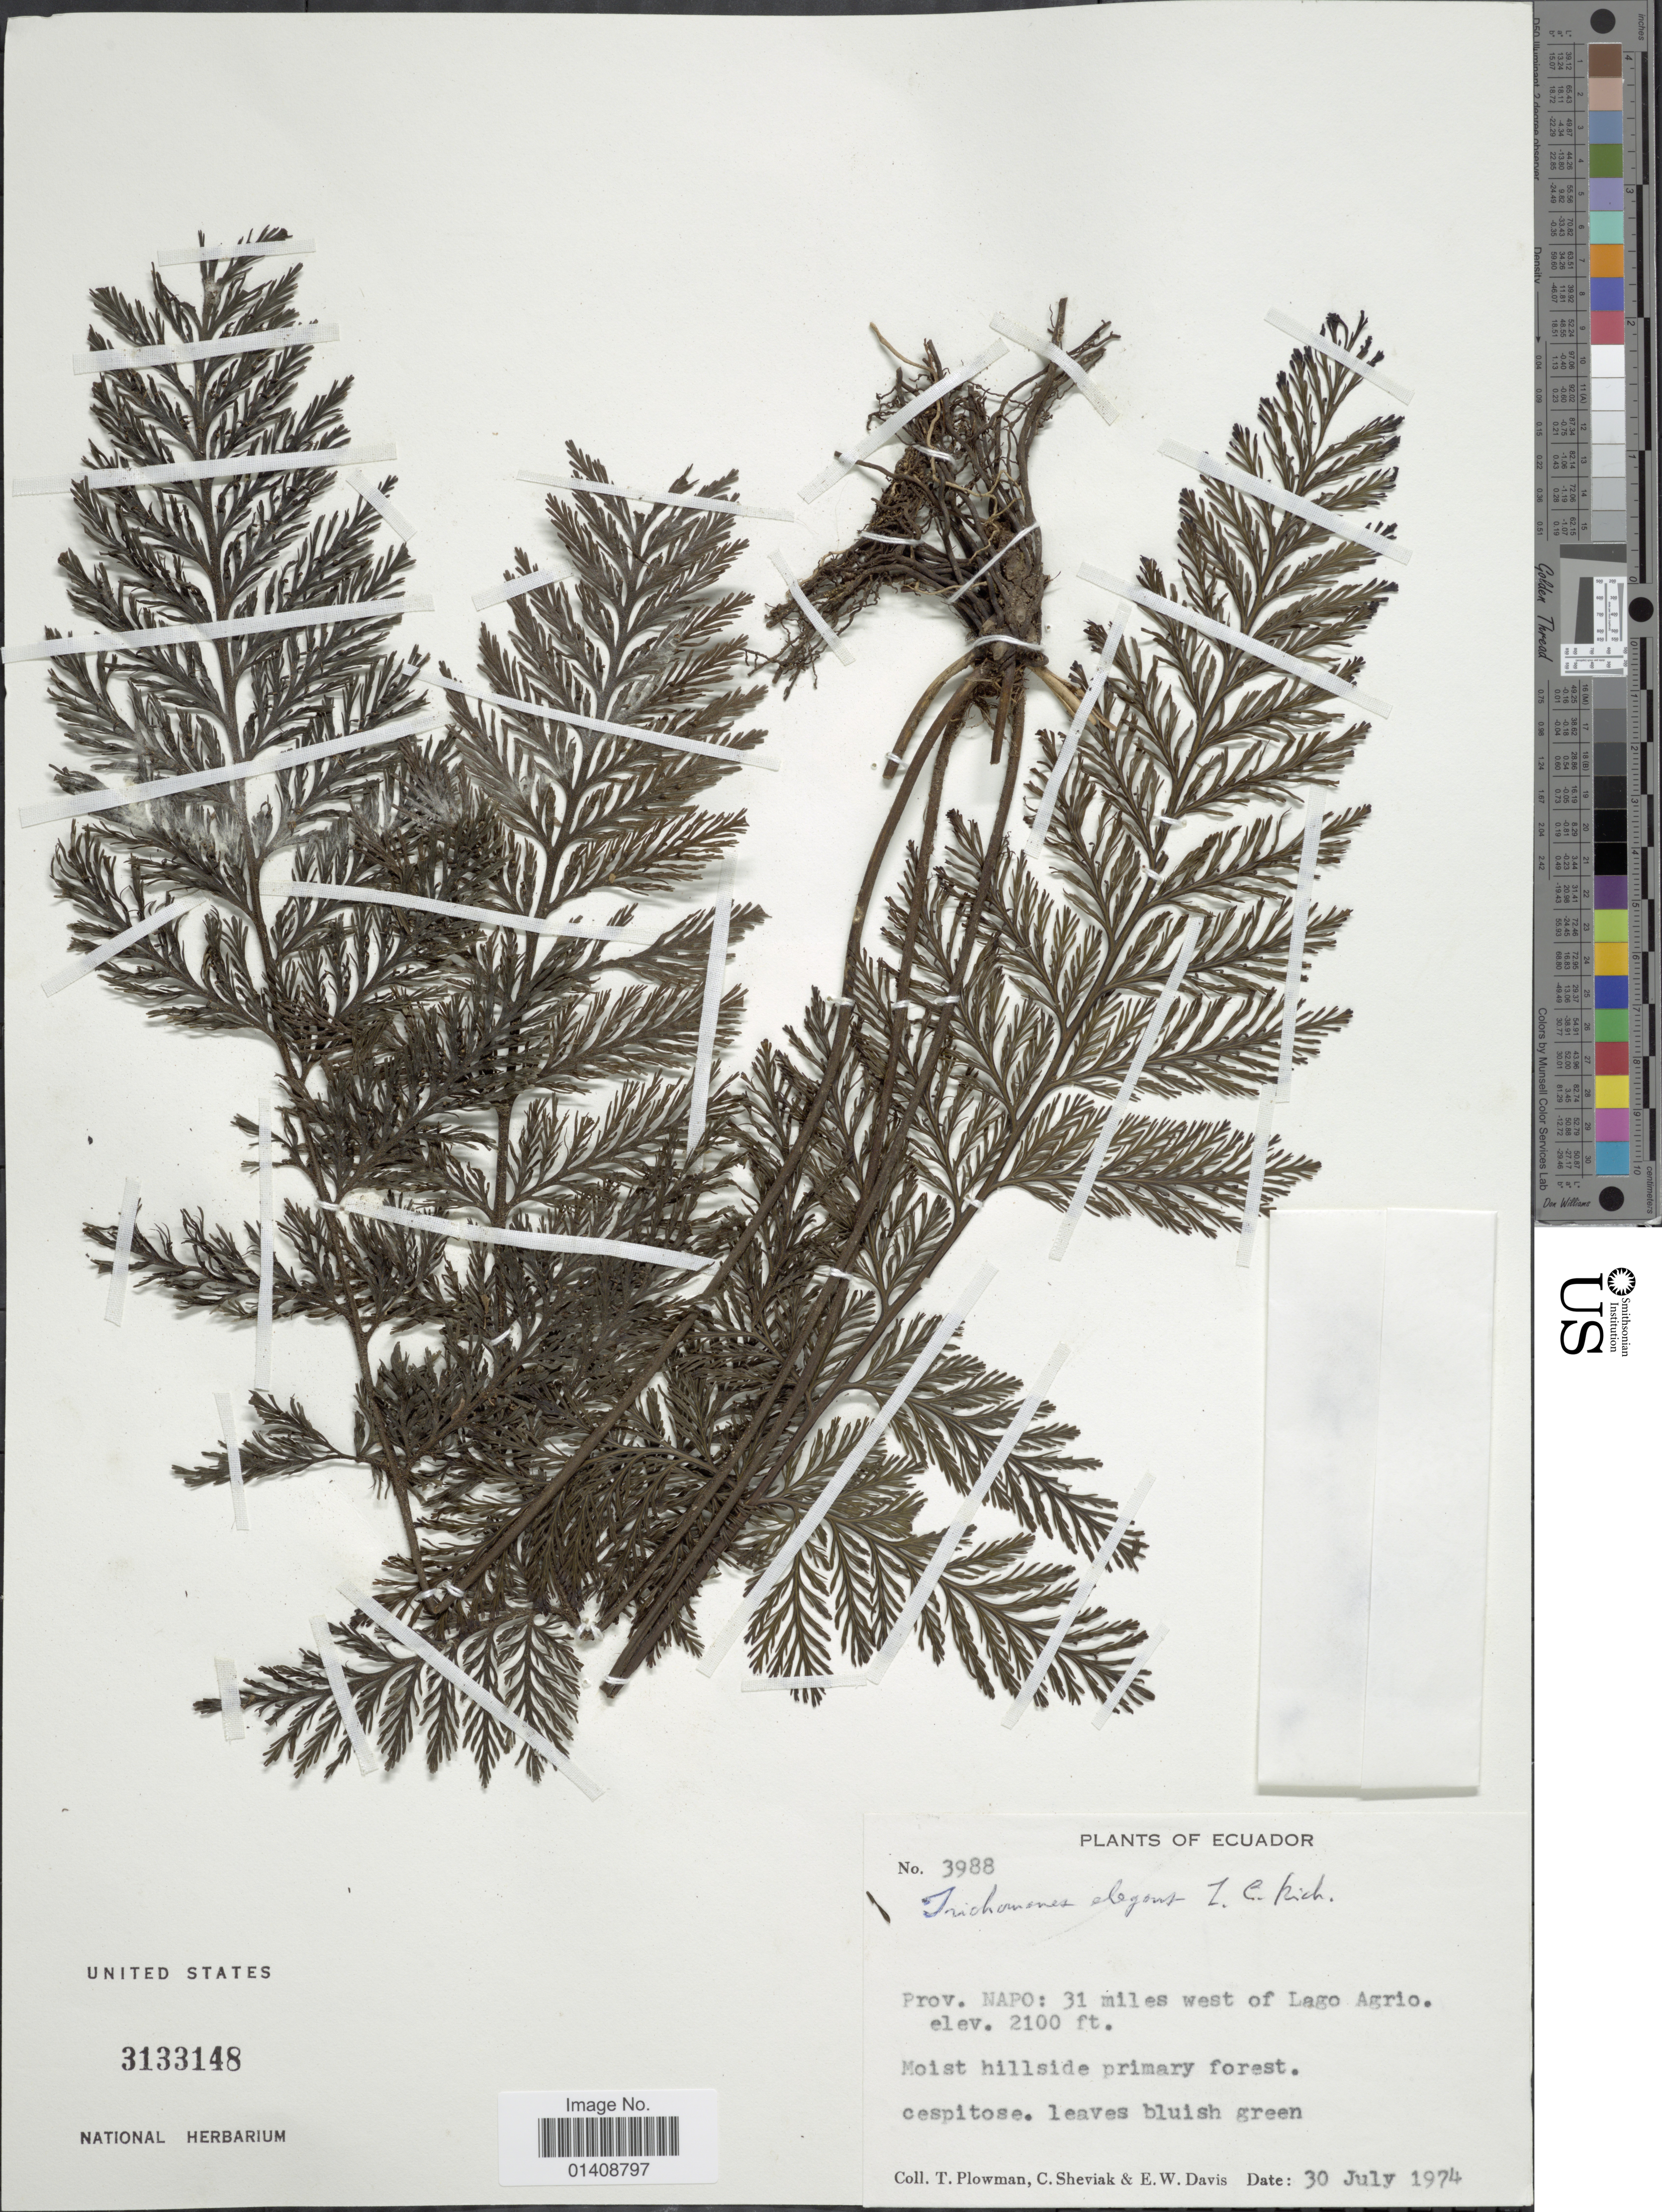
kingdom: Plantae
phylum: Tracheophyta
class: Polypodiopsida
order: Hymenophyllales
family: Hymenophyllaceae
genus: Trichomanes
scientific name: Trichomanes elegans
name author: Rich.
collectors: T. Plowman, C. J. Sheviak & E. W. Davis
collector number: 3988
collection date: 1974-07-30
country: Ecuador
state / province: Napo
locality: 31 miles west of Lago Agrio.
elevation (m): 640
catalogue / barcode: US 3133148